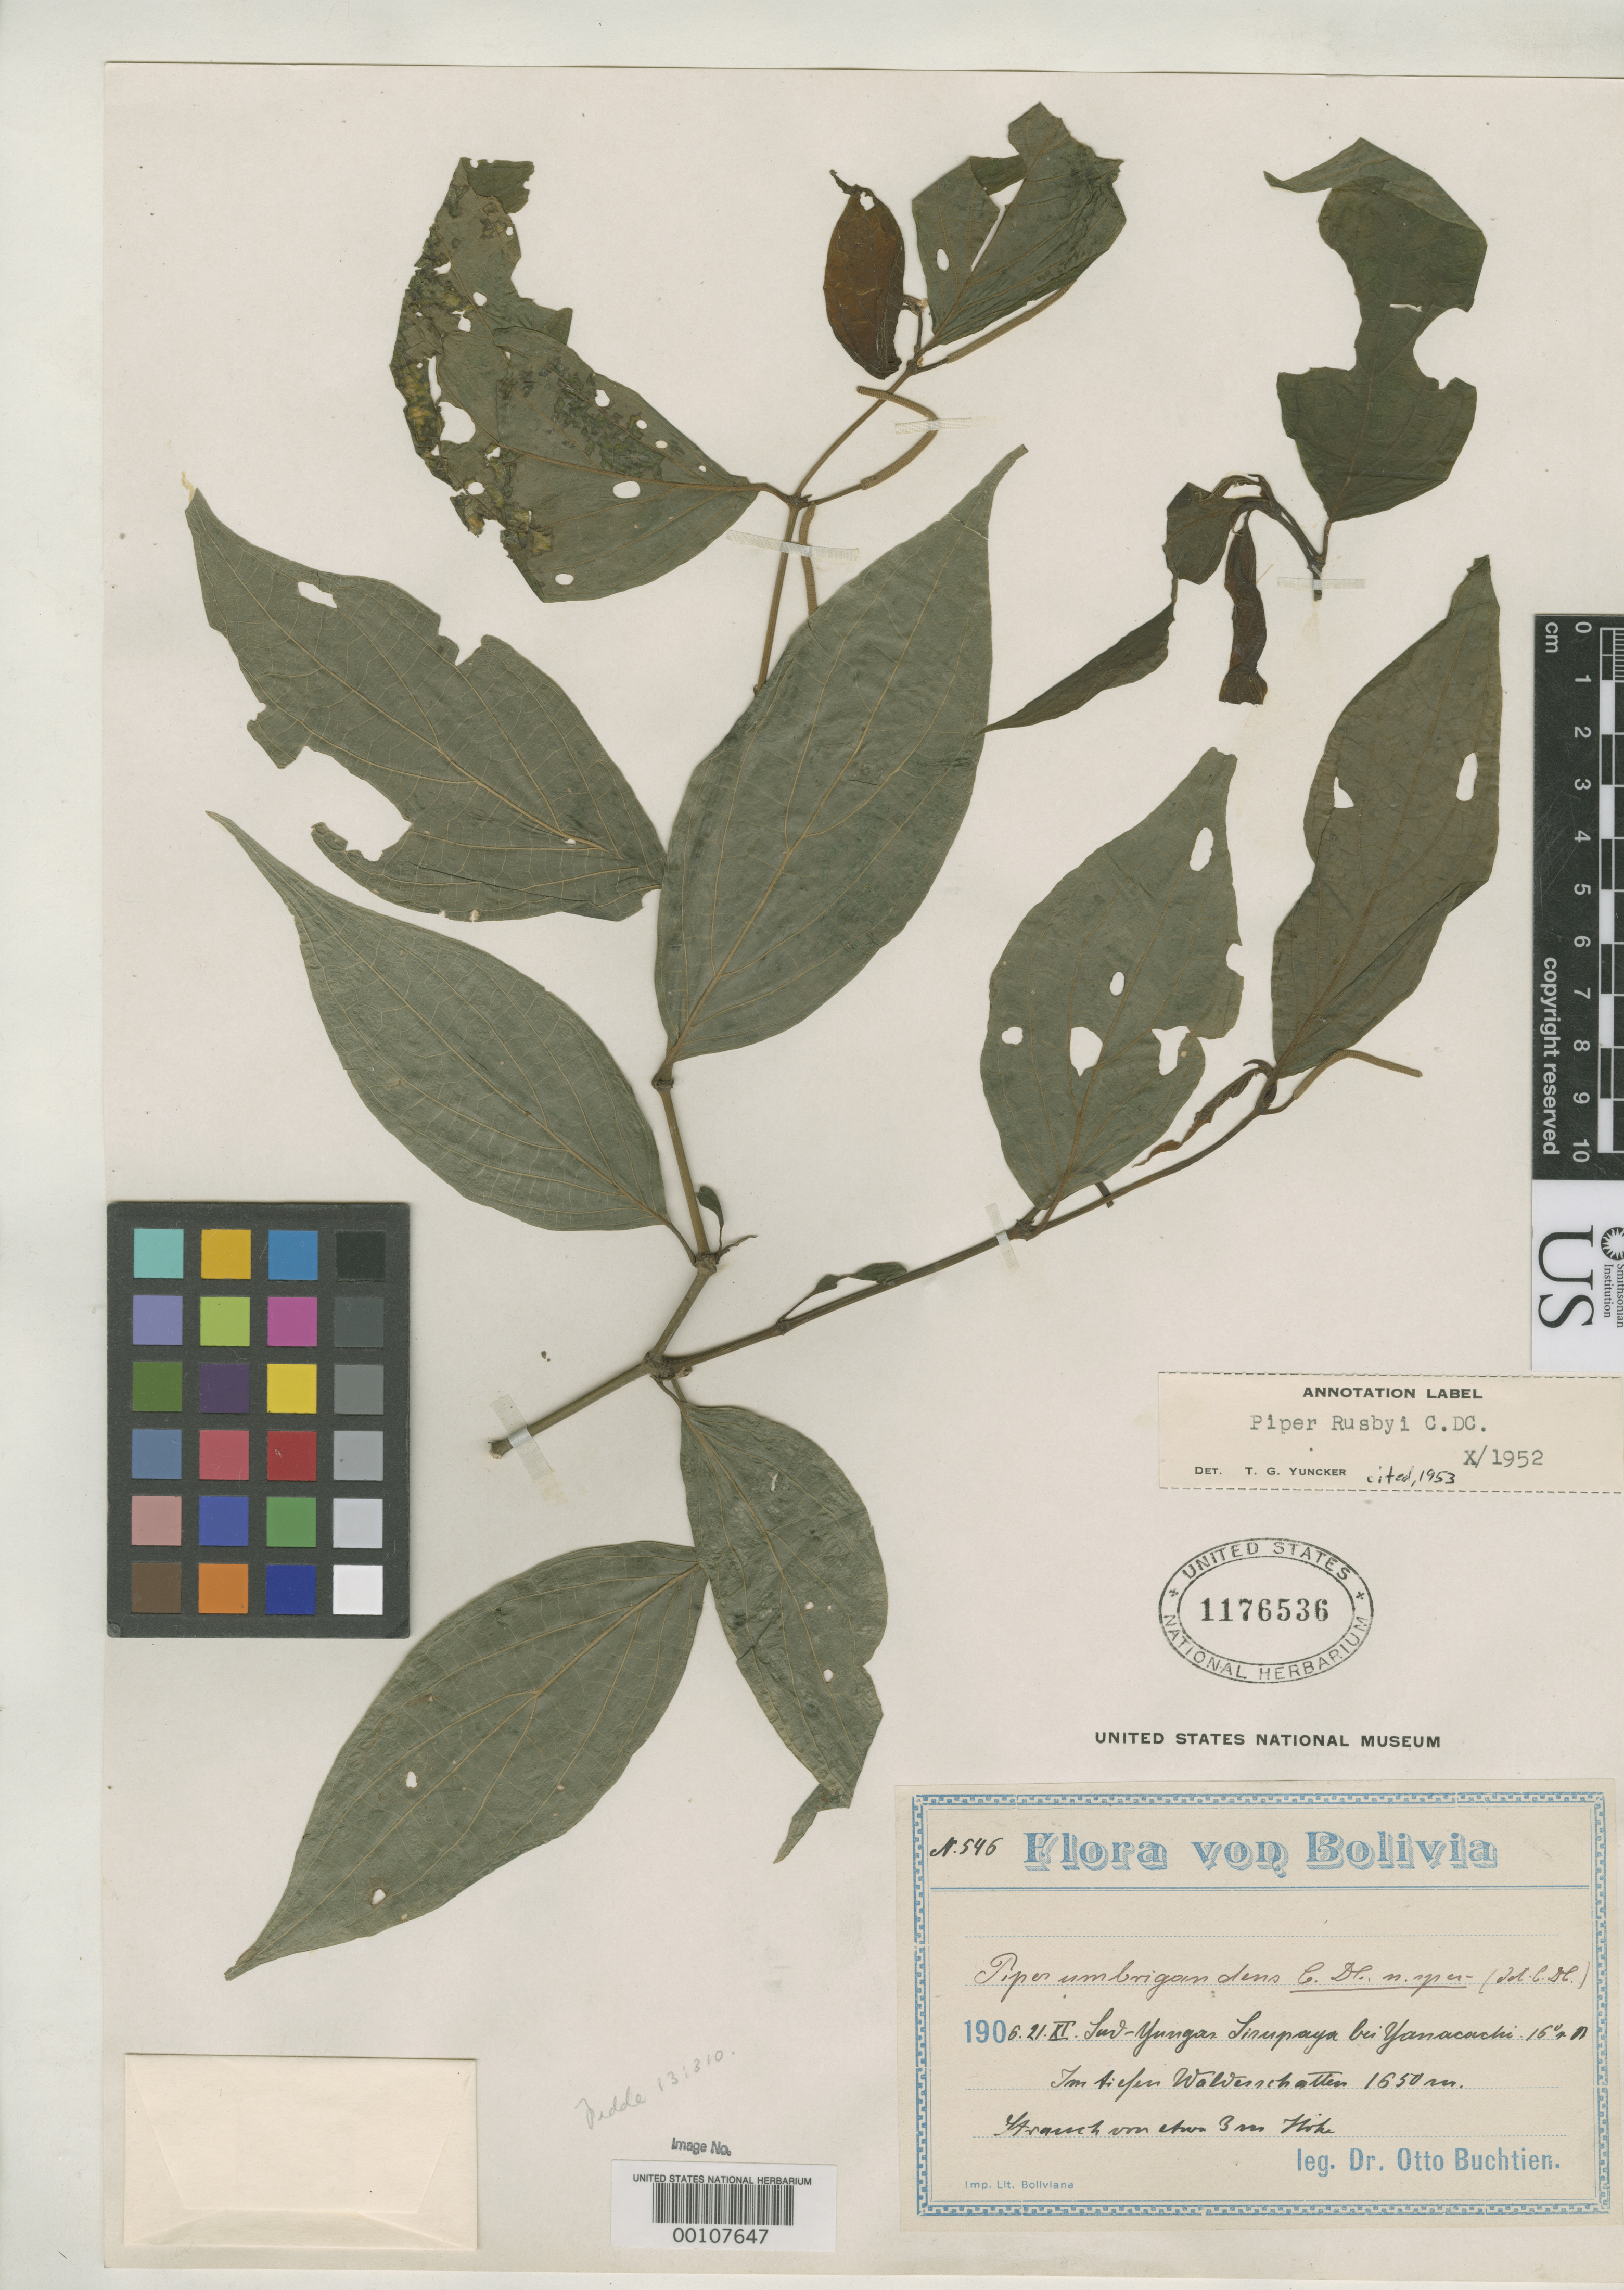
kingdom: Plantae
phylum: Tracheophyta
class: Magnoliopsida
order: Piperales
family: Piperaceae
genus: Piper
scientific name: Piper umbrigaudens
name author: C. DC.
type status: Isotype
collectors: O. Buchtien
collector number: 546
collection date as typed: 21 Nov 1906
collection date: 1906-11-21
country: Bolivia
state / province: La Paz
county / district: Sud Yungas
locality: Sirupoya near Yanacachi.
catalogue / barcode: US 1176536